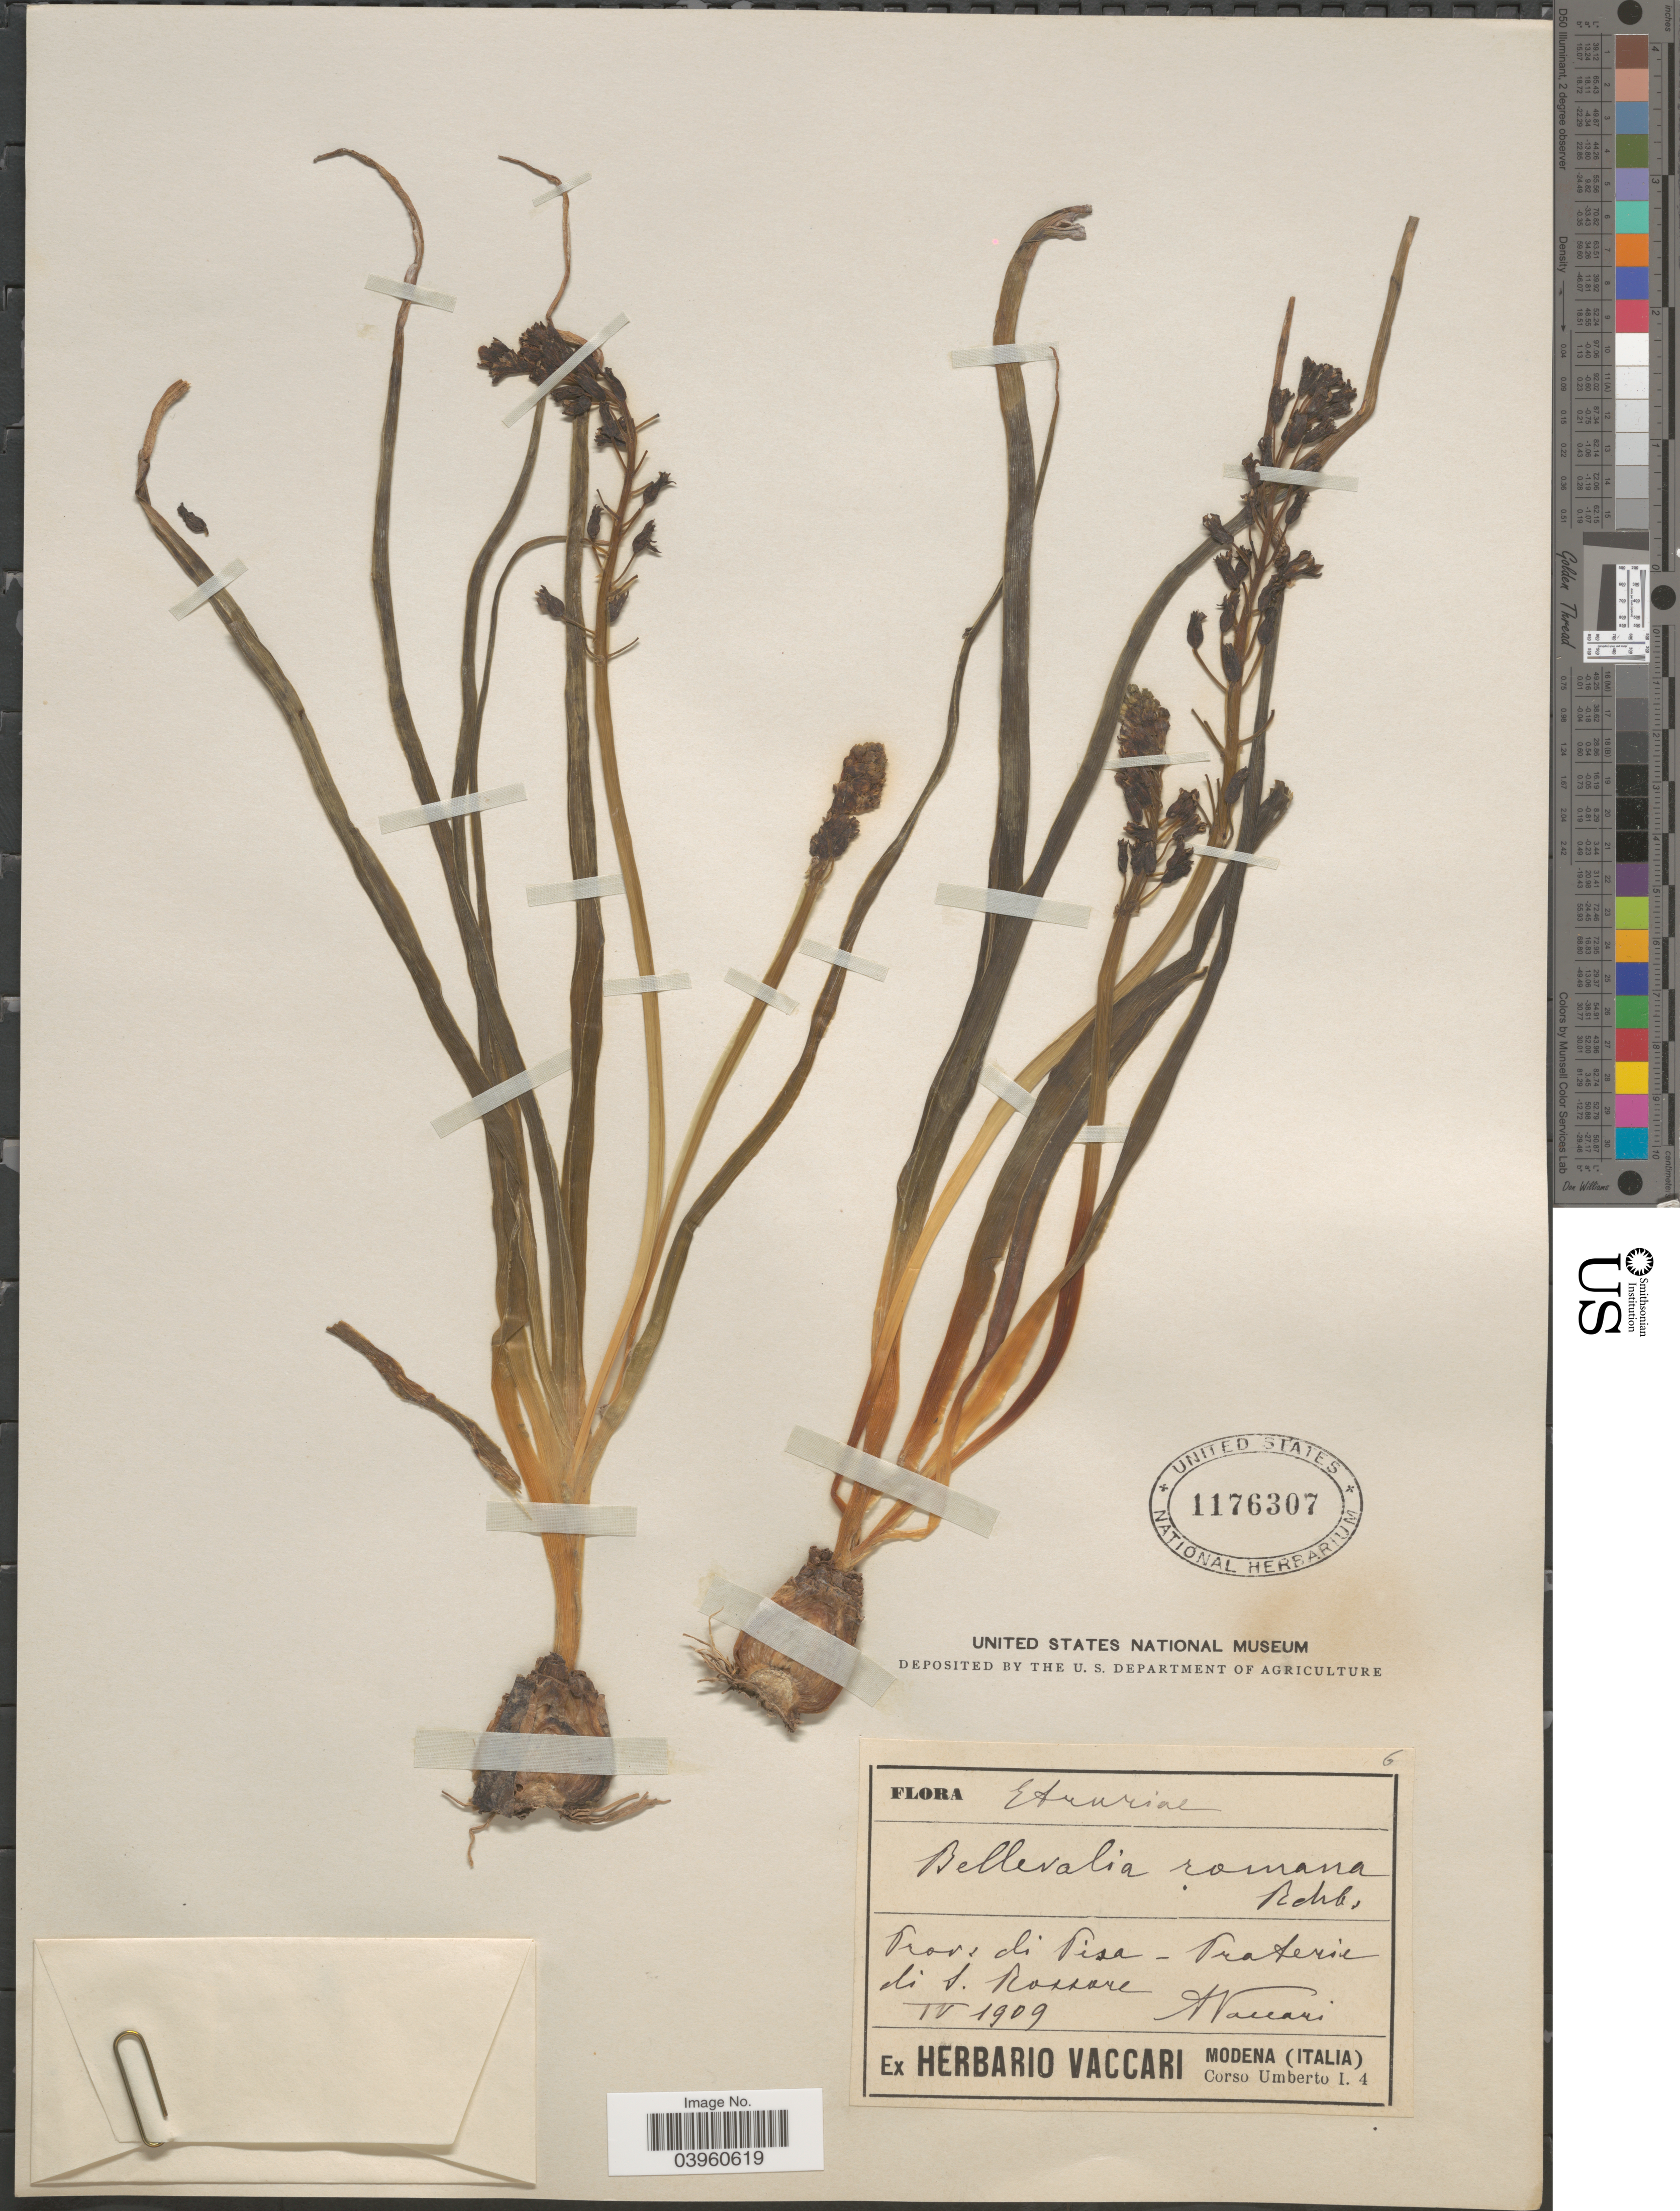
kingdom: Plantae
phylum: Tracheophyta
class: Liliopsida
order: Asparagales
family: Asparagaceae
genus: Bellevalia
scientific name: Bellevalia romana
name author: (L.) Sweet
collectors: A. Vaccari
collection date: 1909-04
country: Italy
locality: Prov: di Pisa - Praterie di S. Rossare.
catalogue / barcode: US 1176307